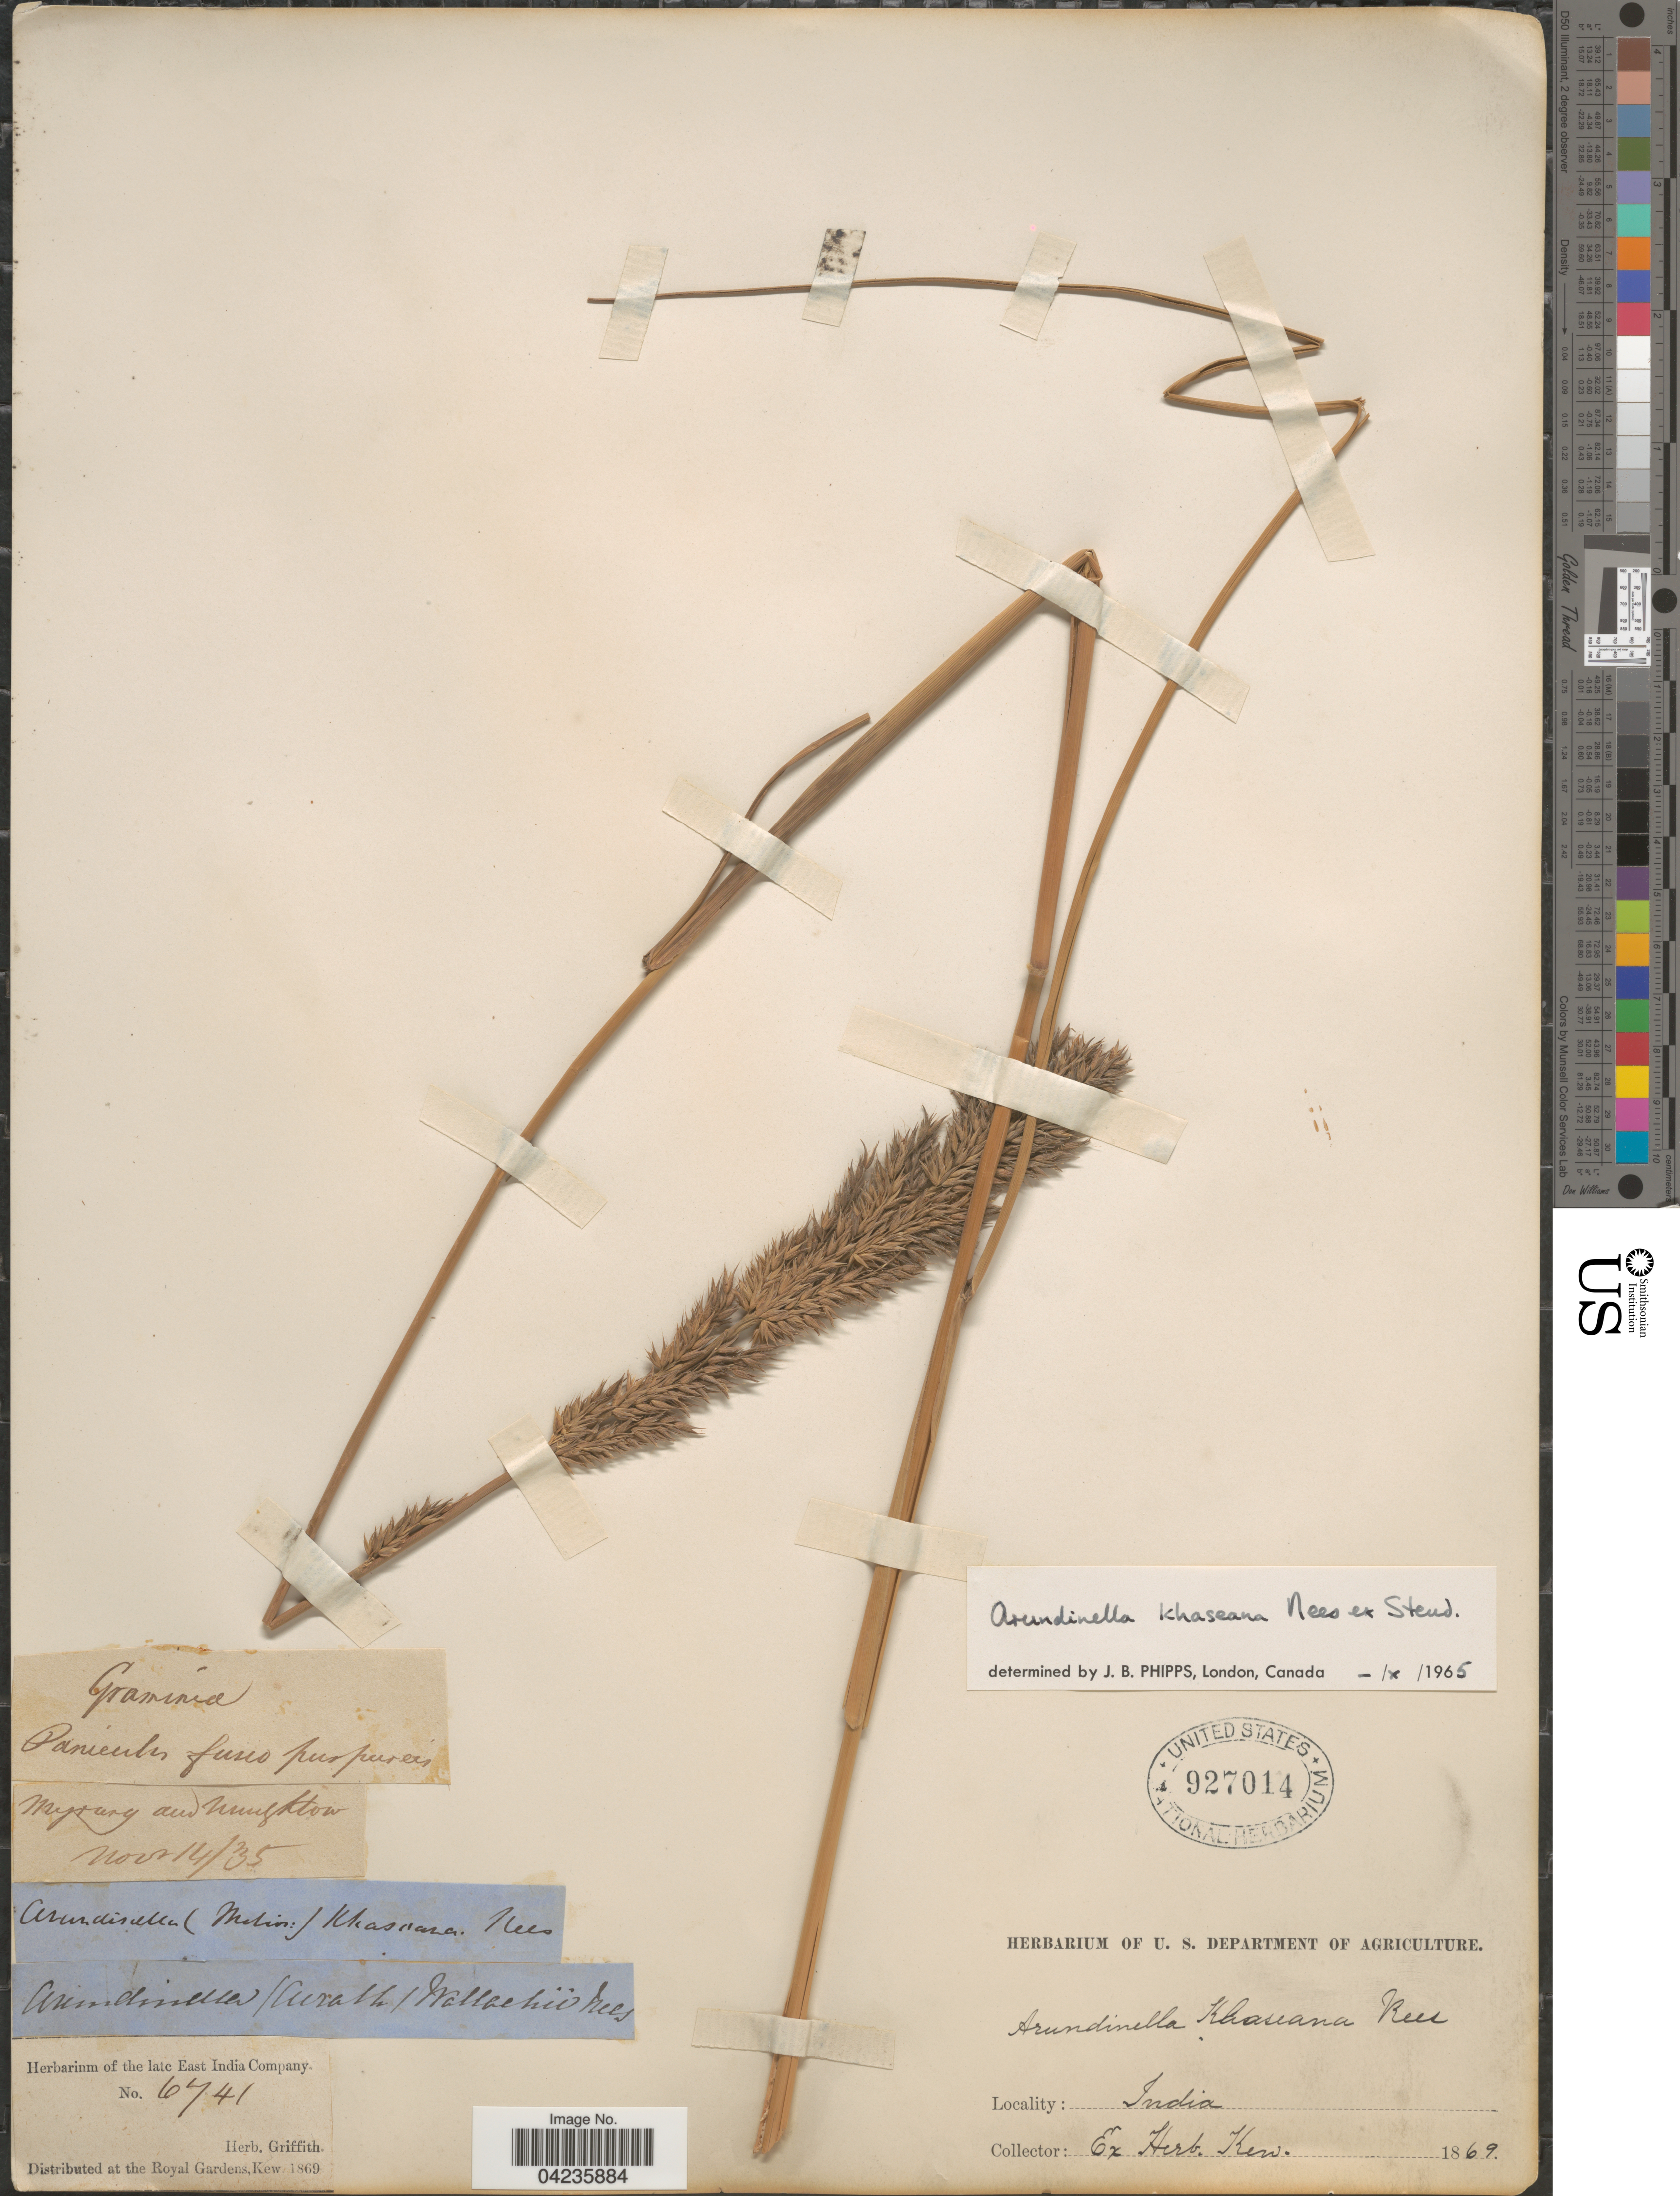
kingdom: Plantae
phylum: Tracheophyta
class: Liliopsida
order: Poales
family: Poaceae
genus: Arundinella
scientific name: Arundinella khaseana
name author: Nees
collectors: ex Herb. Kew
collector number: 6741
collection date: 1869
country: India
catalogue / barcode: US 927014